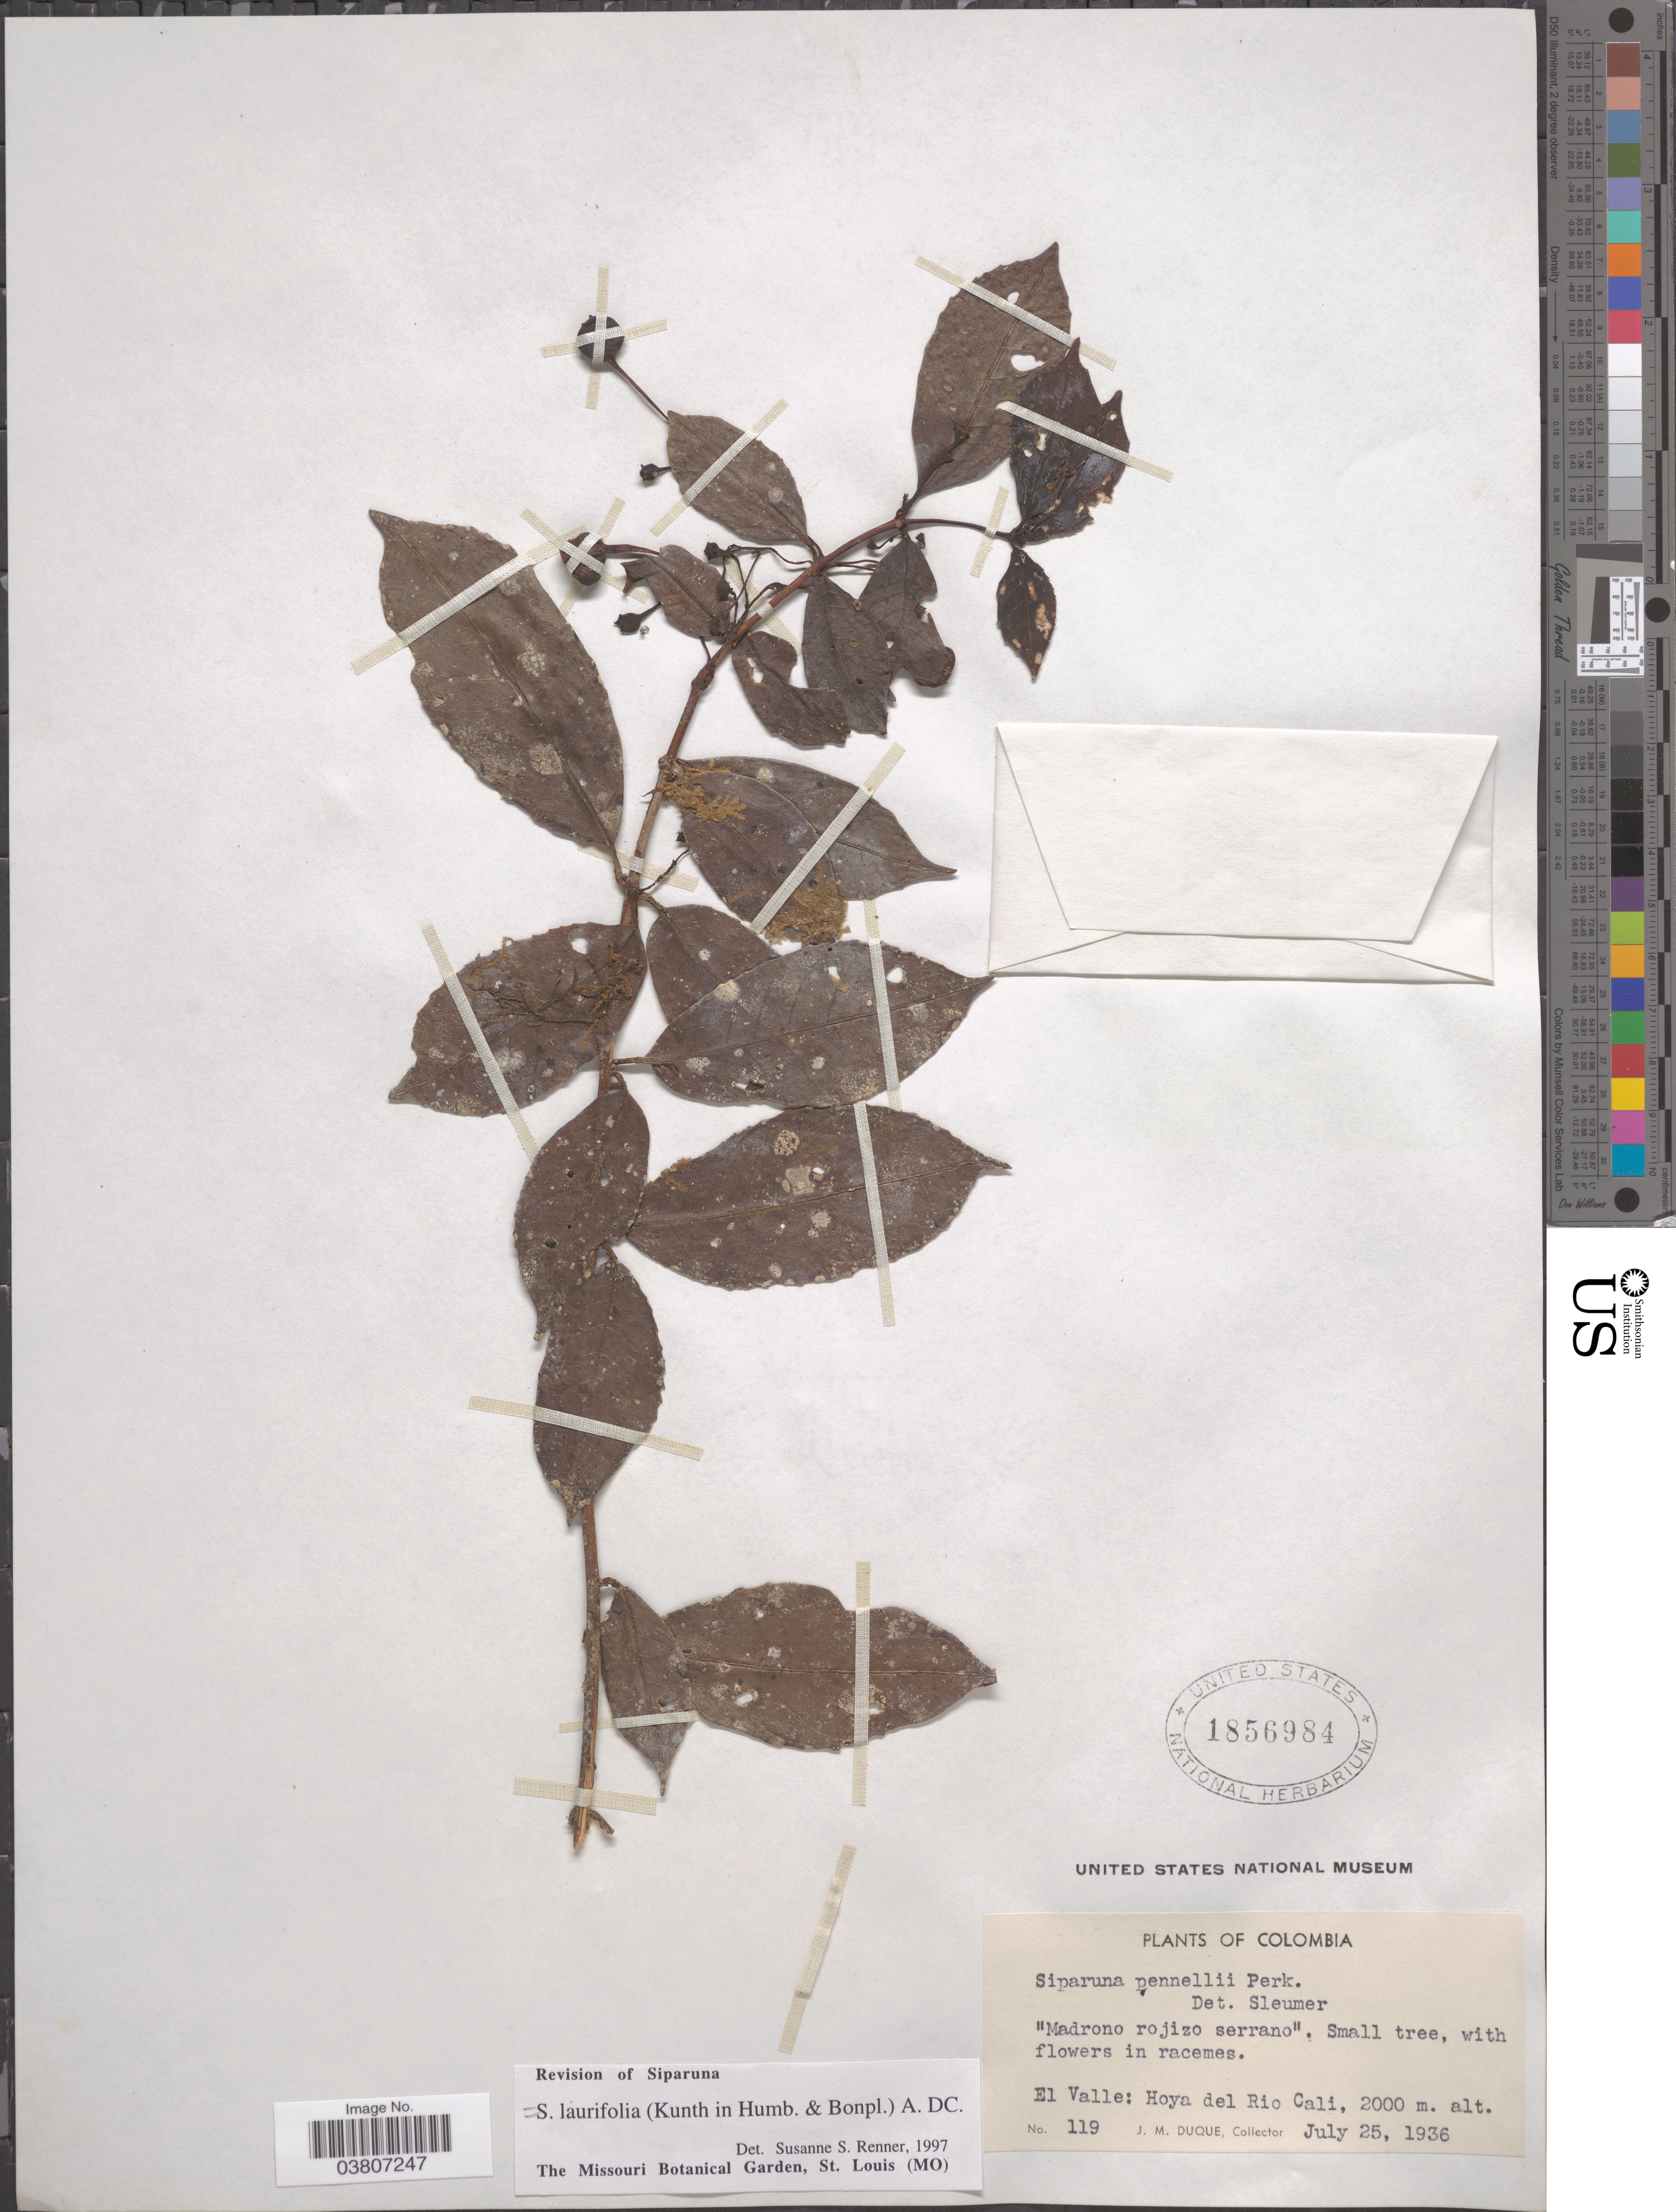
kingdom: Plantae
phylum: Tracheophyta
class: Magnoliopsida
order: Laurales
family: Siparunaceae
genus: Siparuna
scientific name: Siparuna laurifolia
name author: (Kunth) A. DC.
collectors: J. Duque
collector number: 119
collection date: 1936-07-25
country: Colombia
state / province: Valle del Cauca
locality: El Valle: Hoya del Rio Cali.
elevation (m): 200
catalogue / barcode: US 1856984